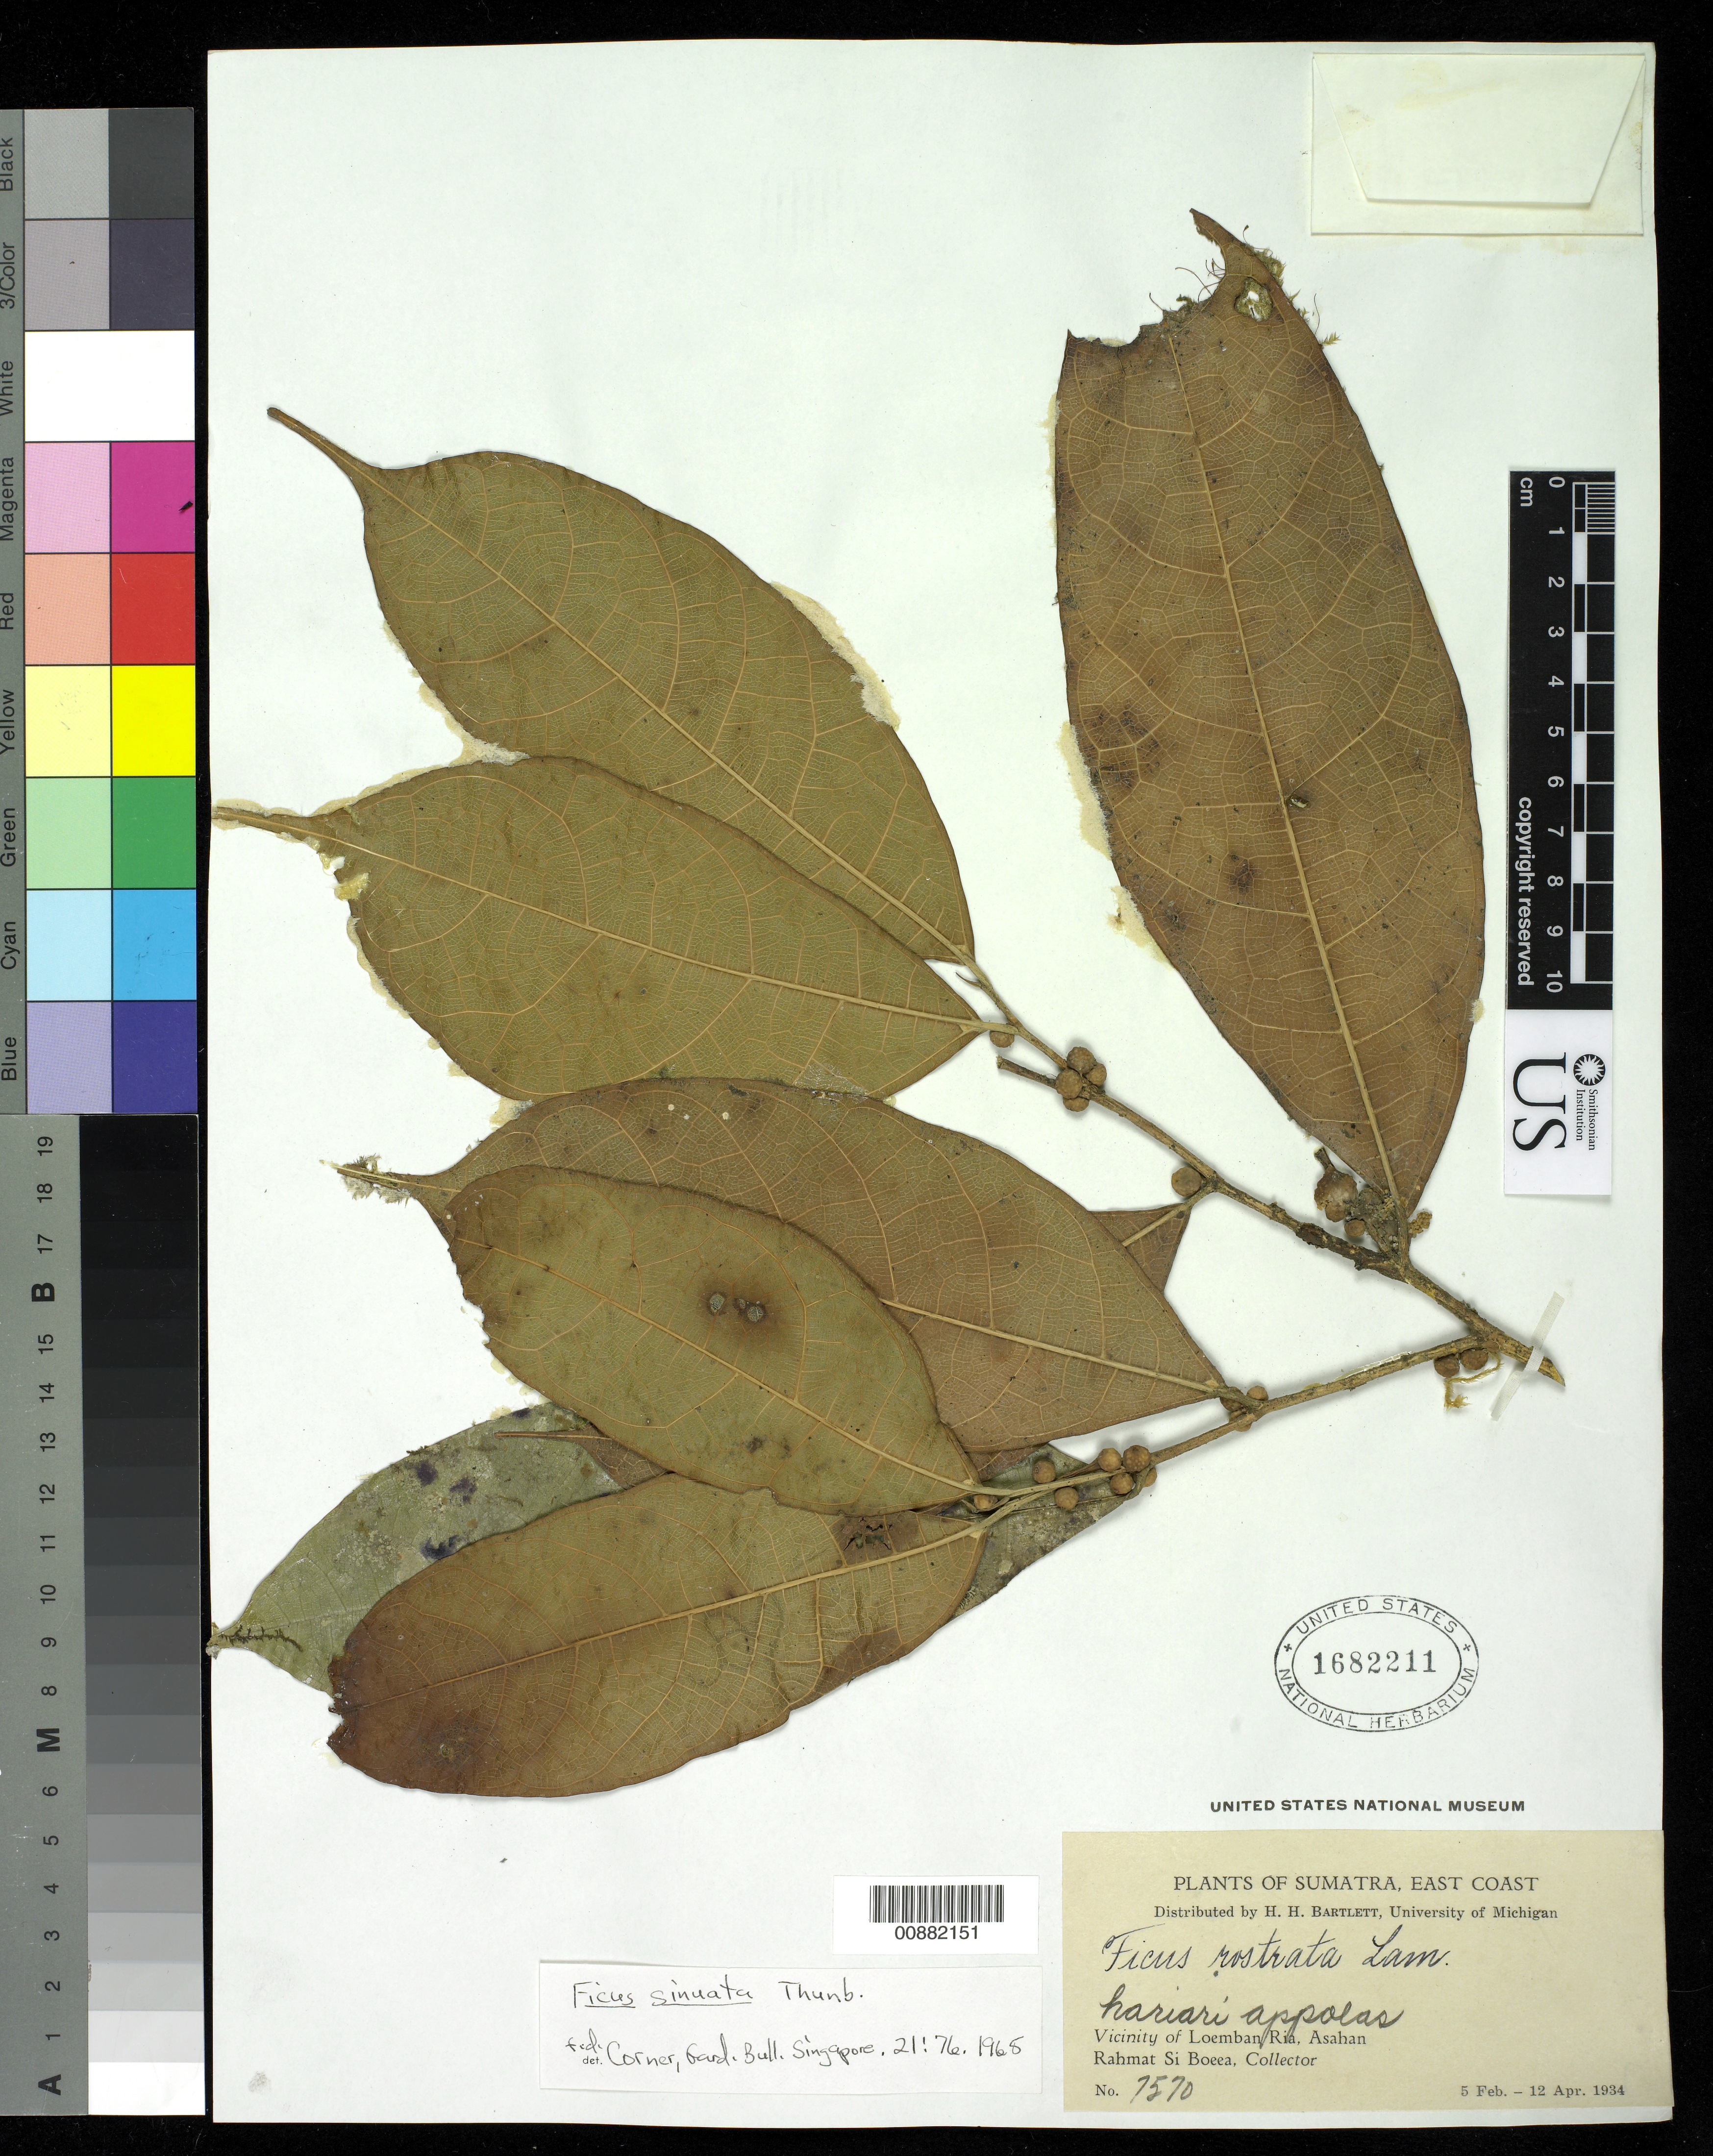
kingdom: Plantae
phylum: Tracheophyta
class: Magnoliopsida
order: Rosales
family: Moraceae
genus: Ficus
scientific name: Ficus sinuata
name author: Thunb.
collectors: Rahmat Si Boeea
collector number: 7570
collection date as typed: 05 Feb 1934 to 12 Apr 1934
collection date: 1934-02-05/1934-04-12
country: Indonesia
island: Sumatra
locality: Vicinity of Loemban Ria, Asahan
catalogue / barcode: US 1682211